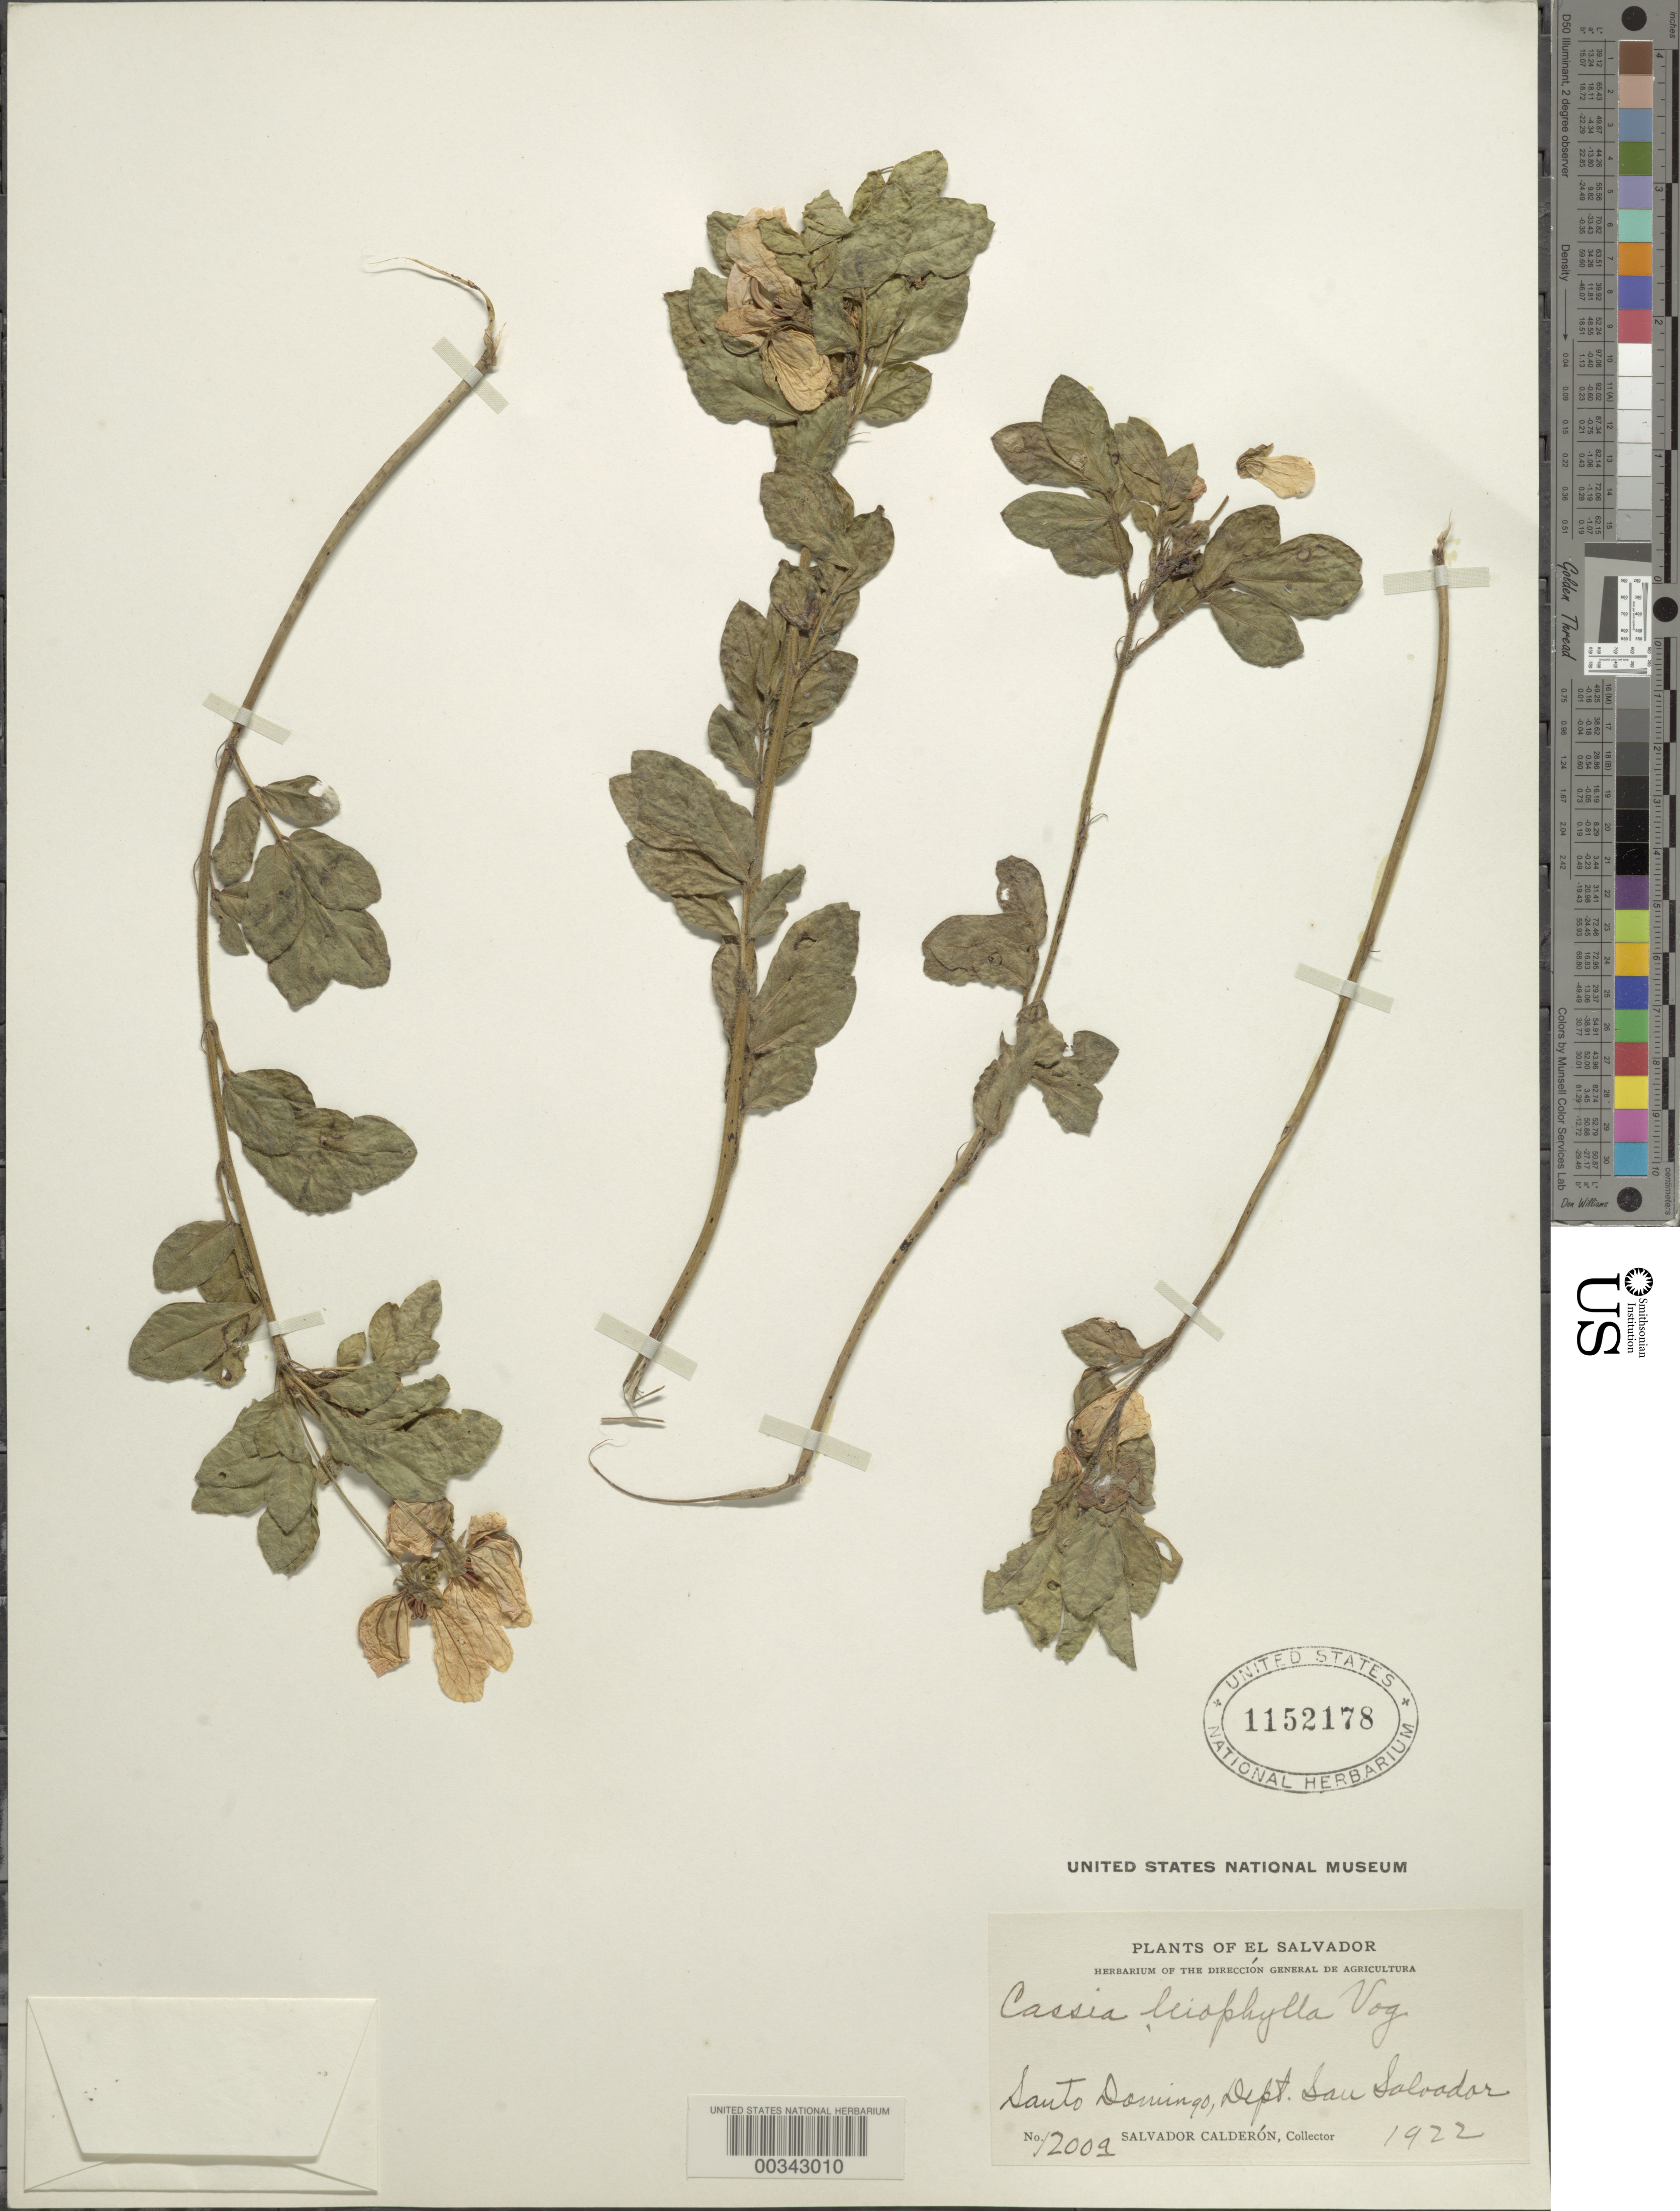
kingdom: Plantae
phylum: Tracheophyta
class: Magnoliopsida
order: Fabales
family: Fabaceae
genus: Senna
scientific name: Senna leiophylla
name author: (Vogel) H.S. Irwin & Barneby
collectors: S. Calderón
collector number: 1200a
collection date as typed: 1922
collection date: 1922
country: El Salvador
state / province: San Salvador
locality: Santo domingo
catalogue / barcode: US 1152178